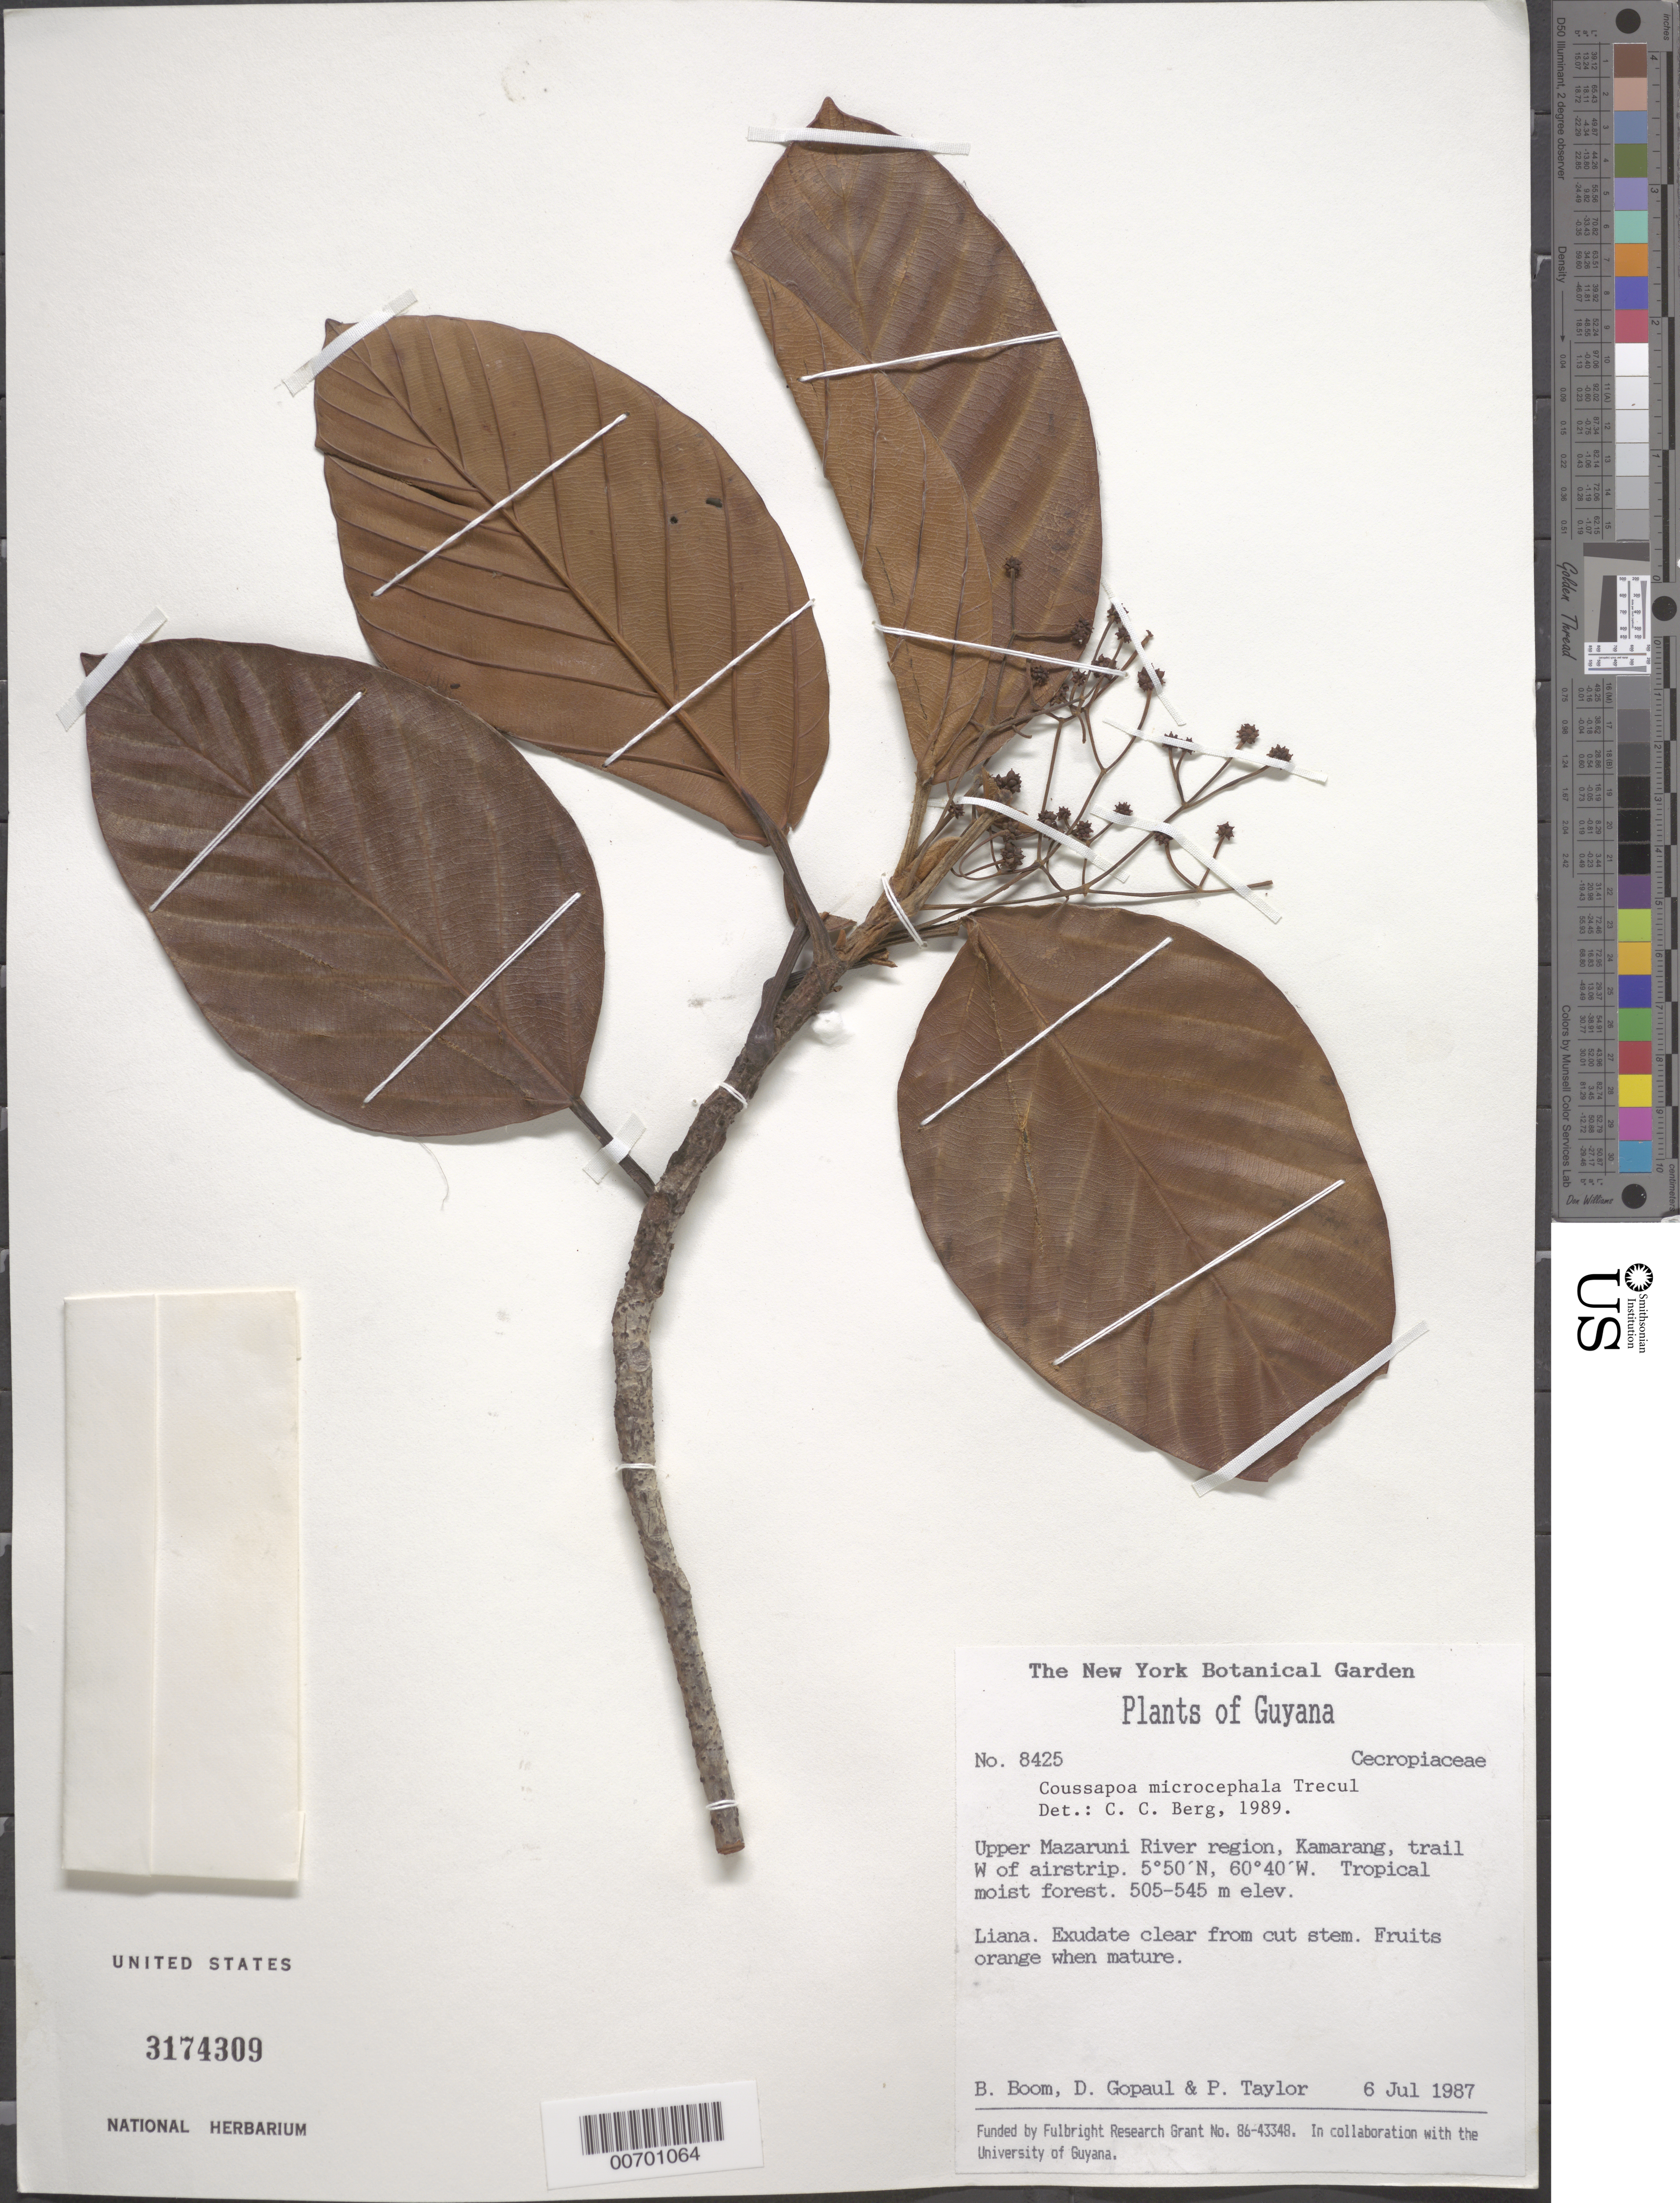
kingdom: Plantae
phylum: Tracheophyta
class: Magnoliopsida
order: Rosales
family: Urticaceae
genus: Coussapoa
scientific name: Coussapoa microcephala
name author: Trécul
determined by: Berg, C. C.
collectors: B. M. Boom, D. Gopaul & P. Taylor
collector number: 8425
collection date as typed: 6-Jul-87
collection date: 1987-07-06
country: Guyana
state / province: Cuyuni-Mazaruni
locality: Kamarang, upper Mazaruni R.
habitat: Tropical moist forest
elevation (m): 505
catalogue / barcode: US 3174309